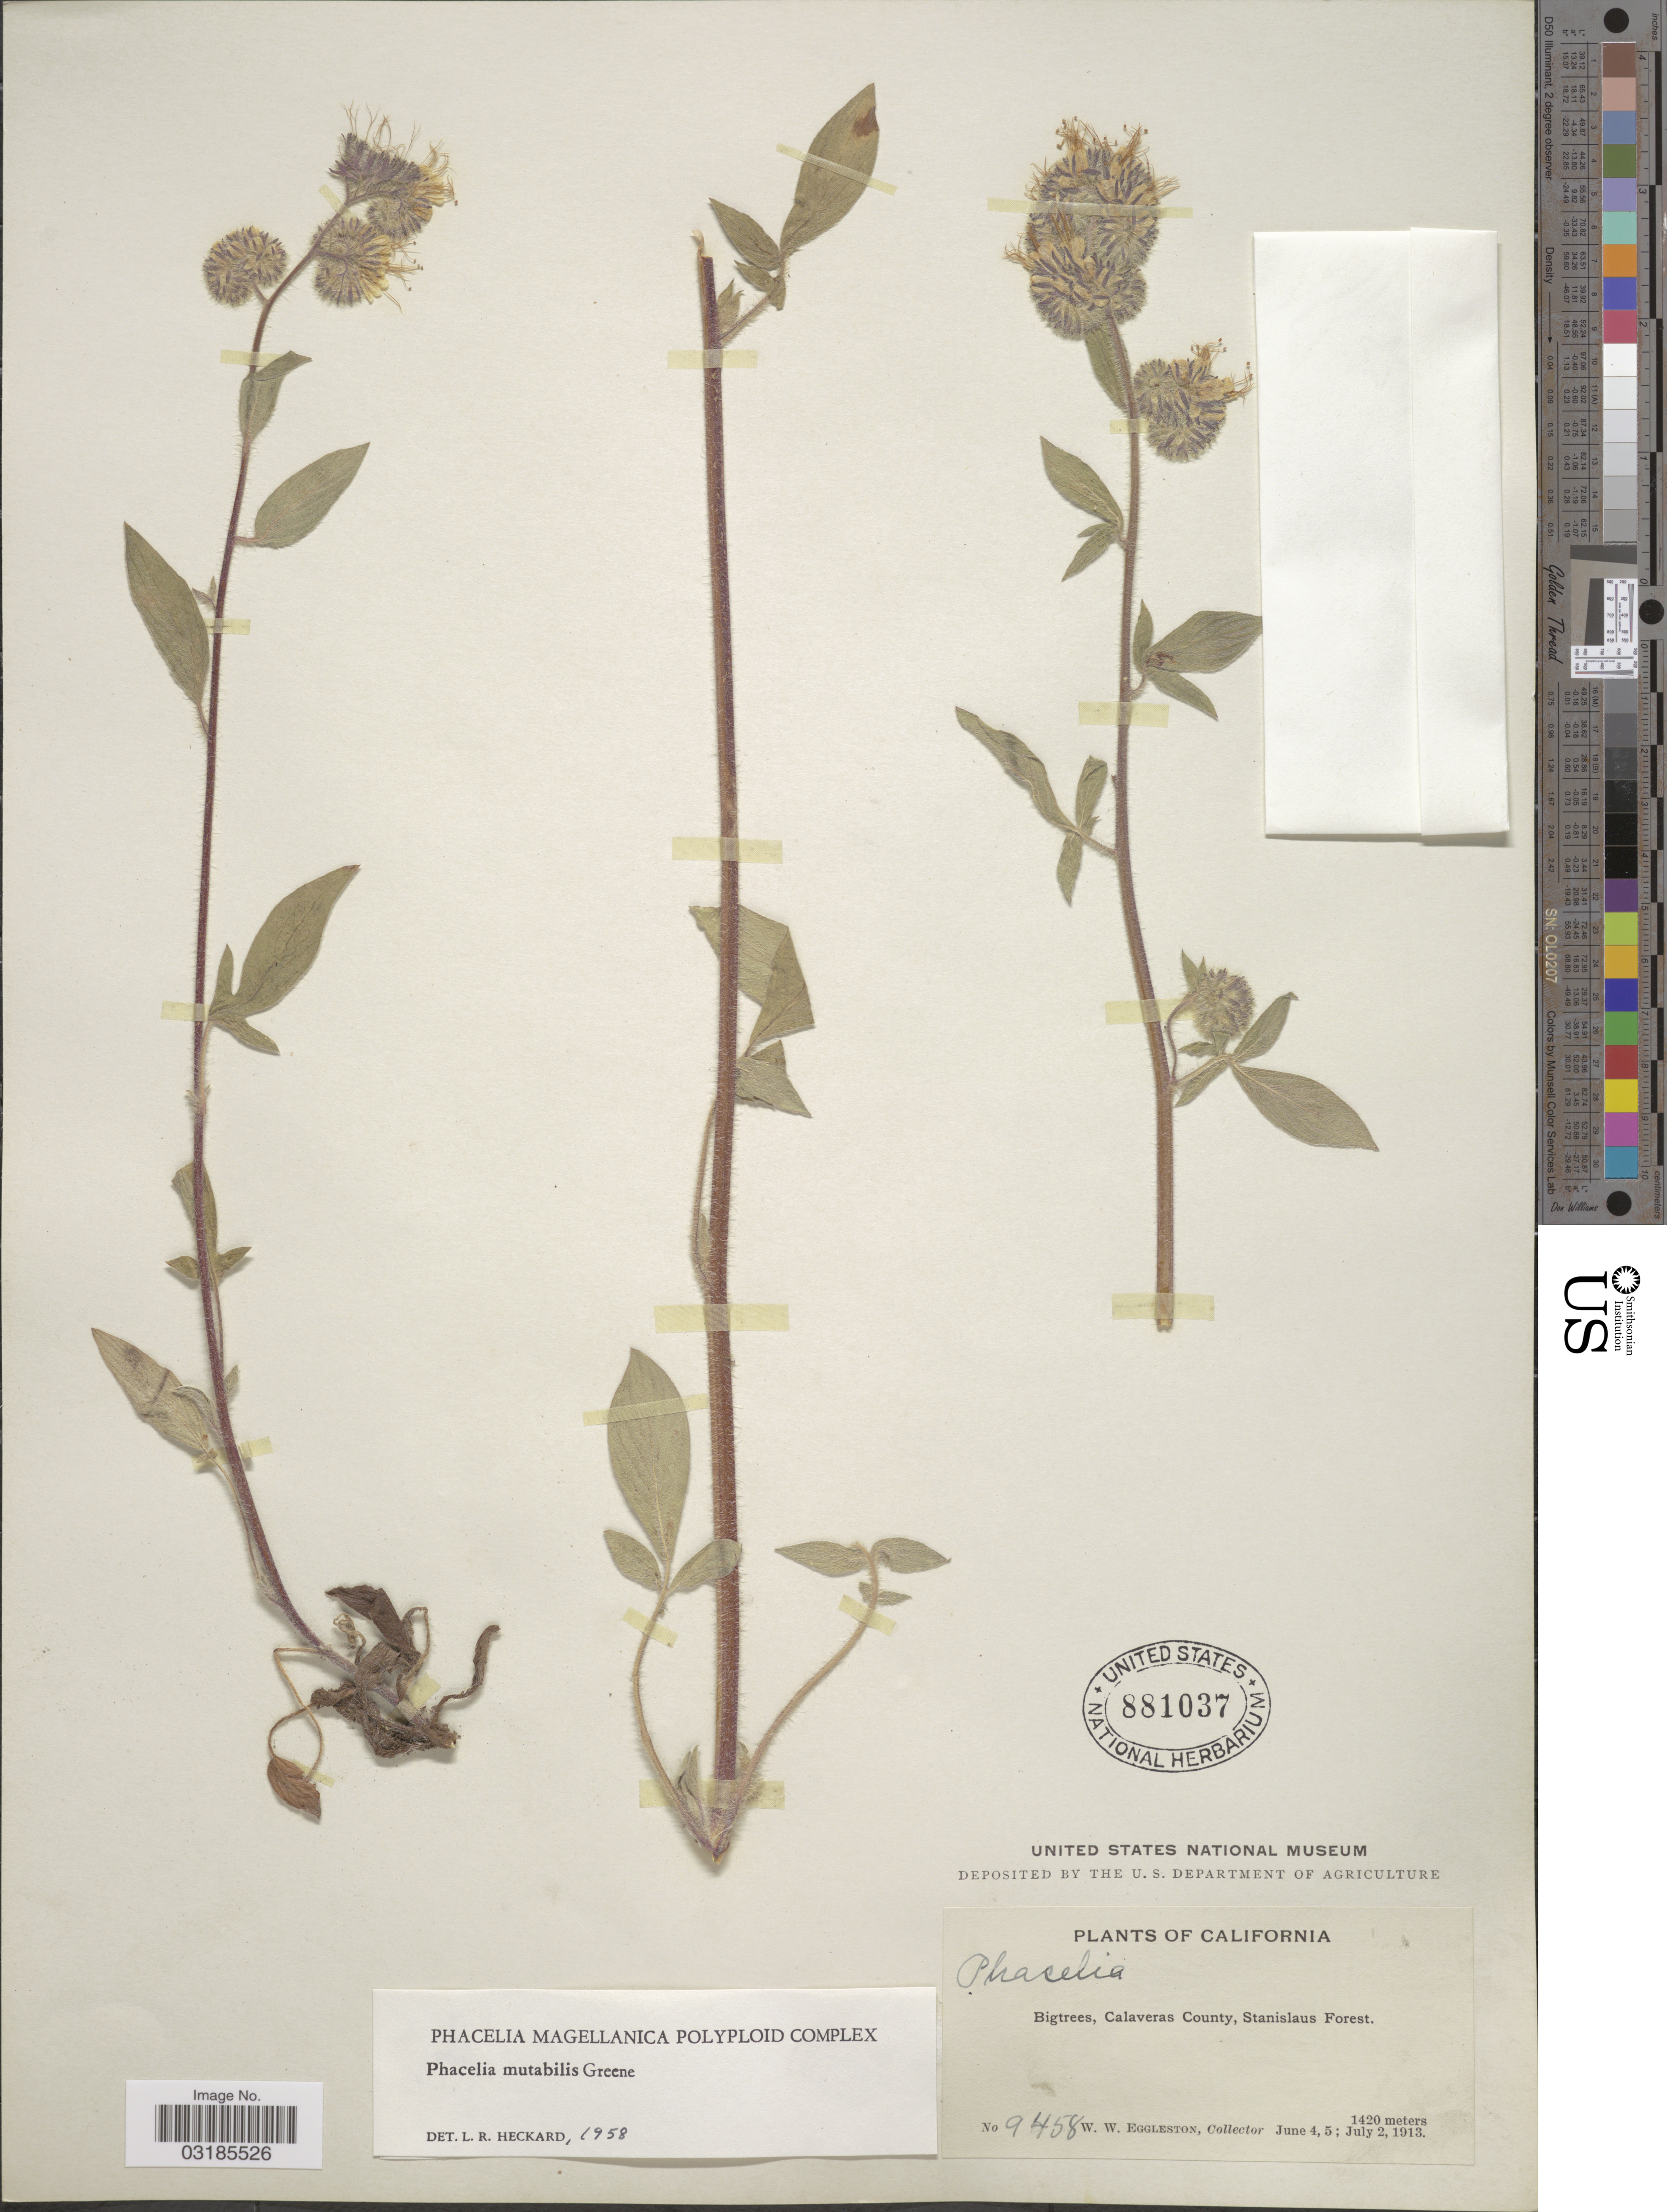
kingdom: Plantae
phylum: Tracheophyta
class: Magnoliopsida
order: Boraginales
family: Hydrophyllaceae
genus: Phacelia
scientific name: Phacelia mutabilis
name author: Greene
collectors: W. W. Eggleston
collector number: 9458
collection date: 1913-06-04/1913-07-02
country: United States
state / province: California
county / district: Calaveras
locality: Bigtrees, Calaveras County, Stanislaus Forest.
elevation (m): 1420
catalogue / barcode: US 881037